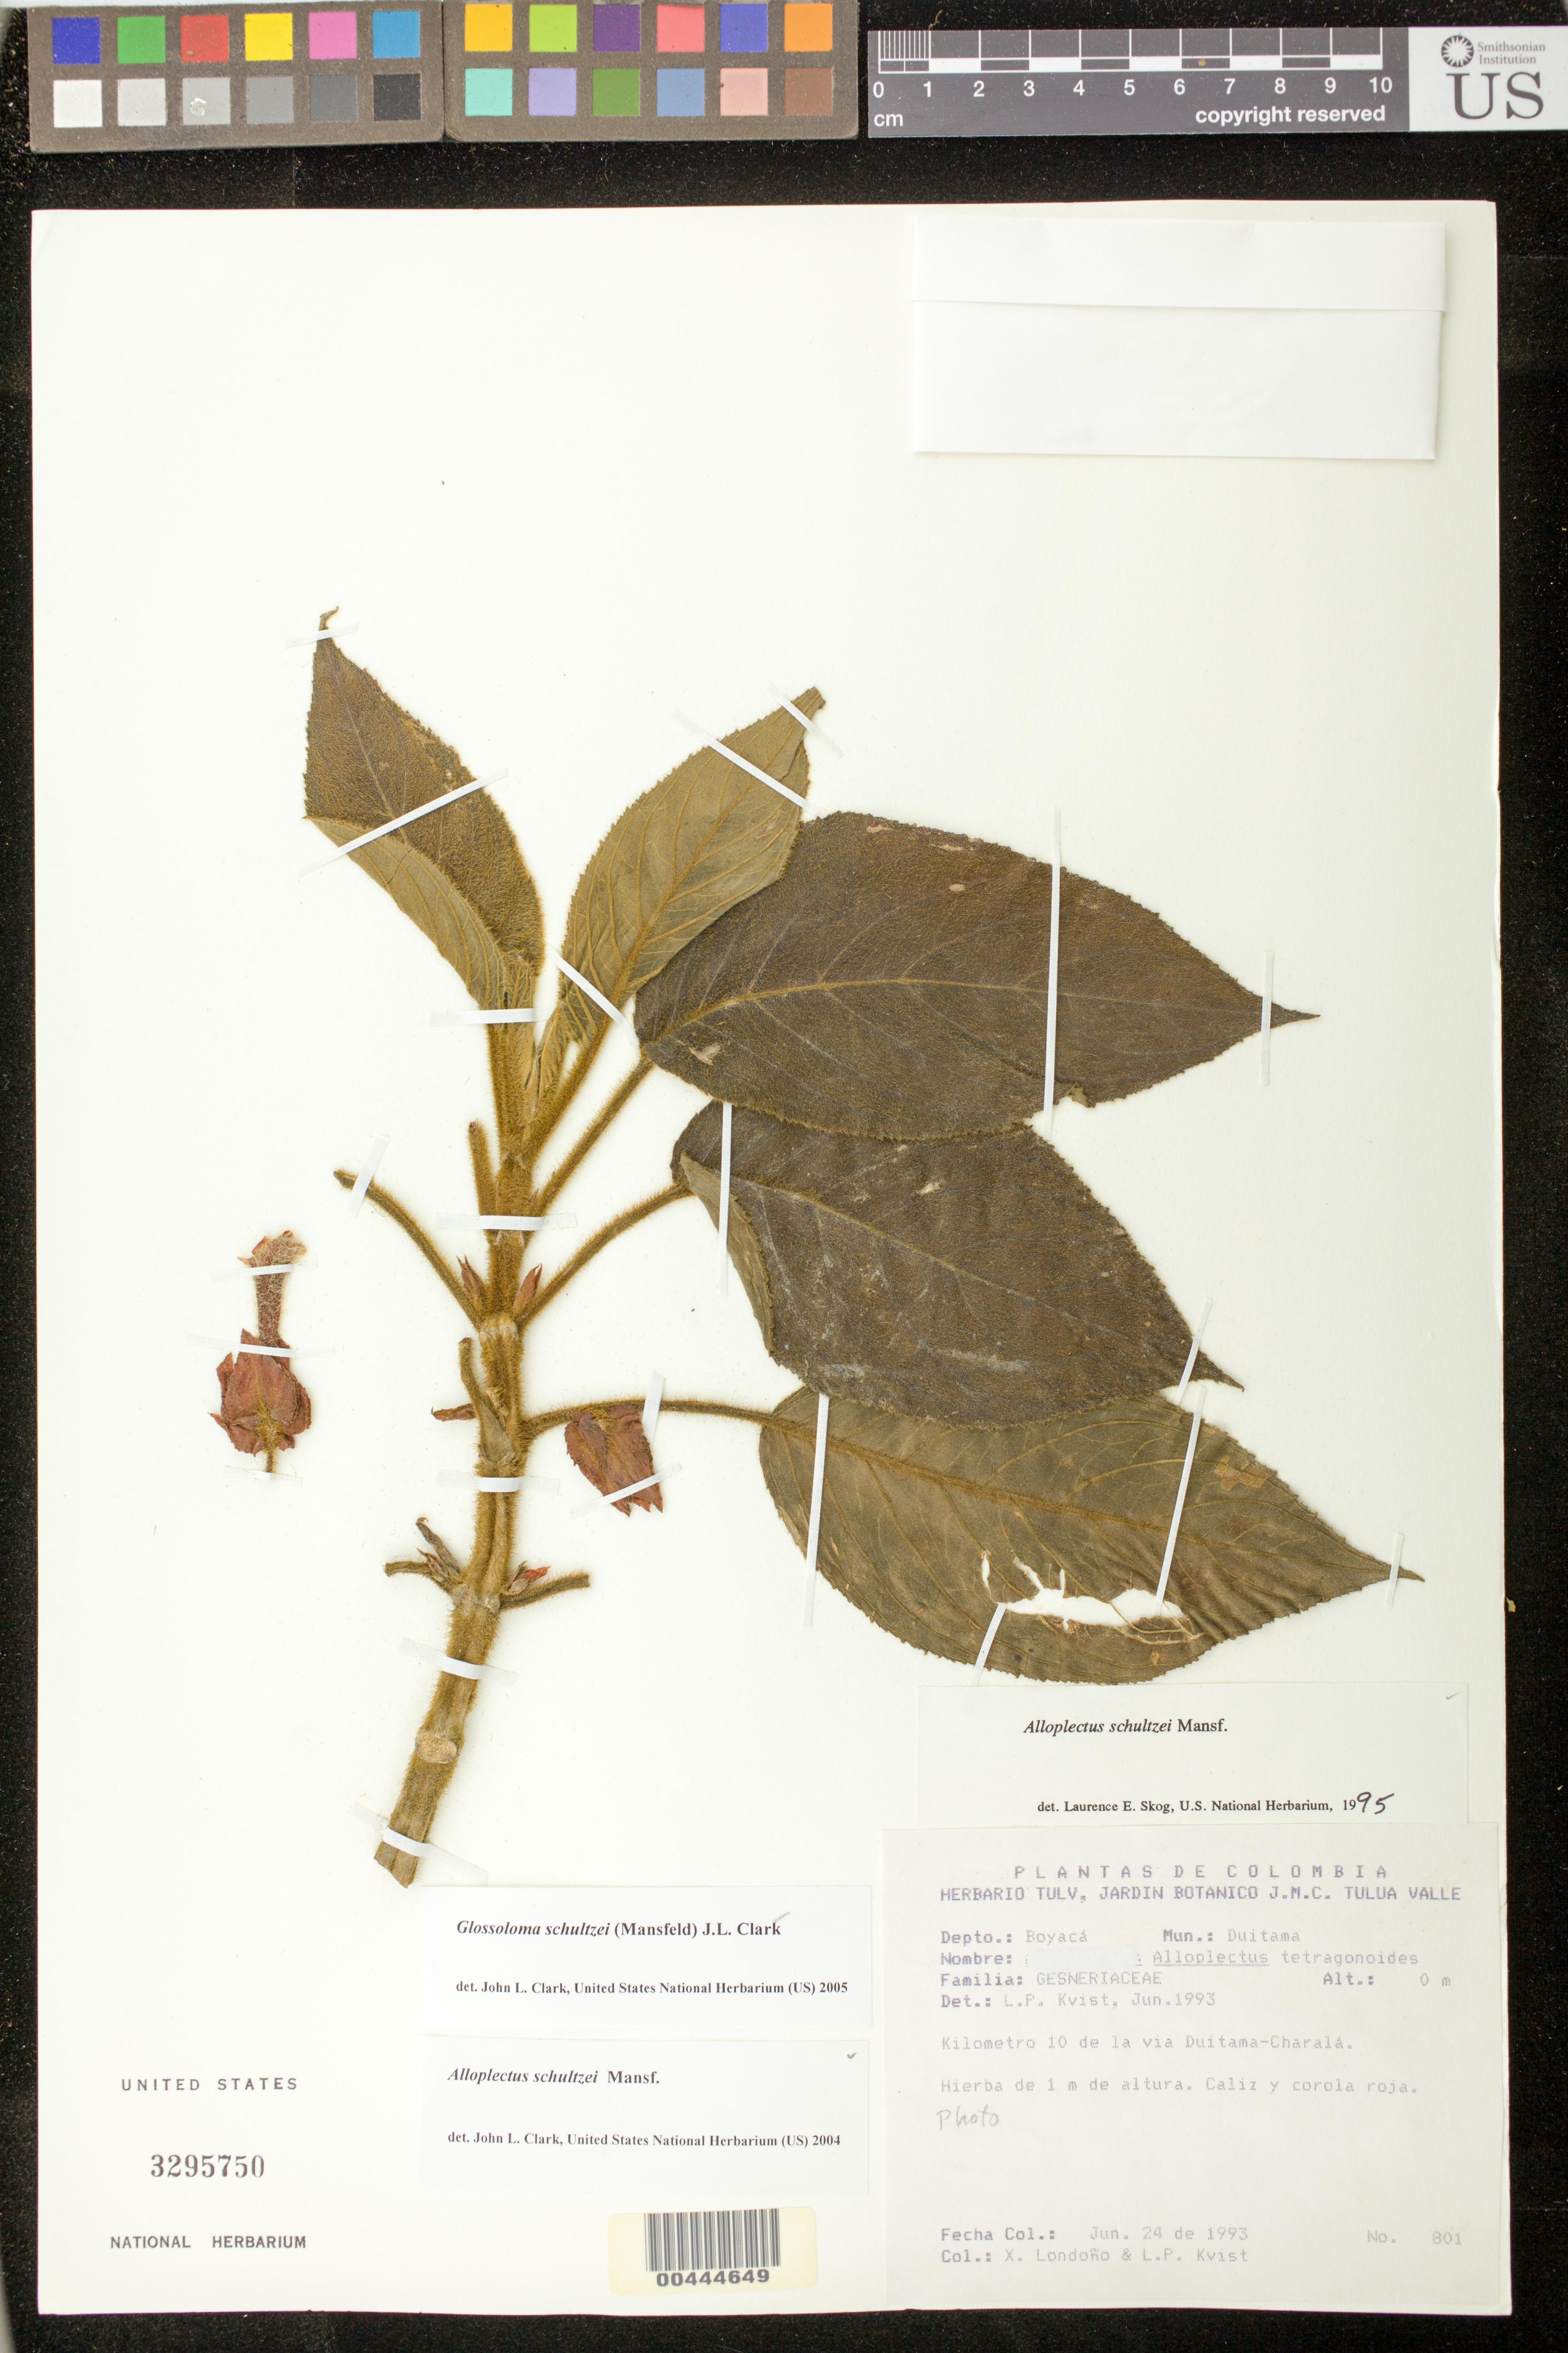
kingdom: Plantae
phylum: Tracheophyta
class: Magnoliopsida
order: Lamiales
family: Gesneriaceae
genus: Glossoloma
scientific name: Glossoloma schultzei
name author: (Mansf.) J.L. Clark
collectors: X. Londoño & L. P. Kvist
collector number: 801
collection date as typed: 24 Jun 1993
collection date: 1993-06-24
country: Colombia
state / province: Boyacá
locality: Km 10 de la via Duitama-Charalá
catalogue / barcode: US 3295750